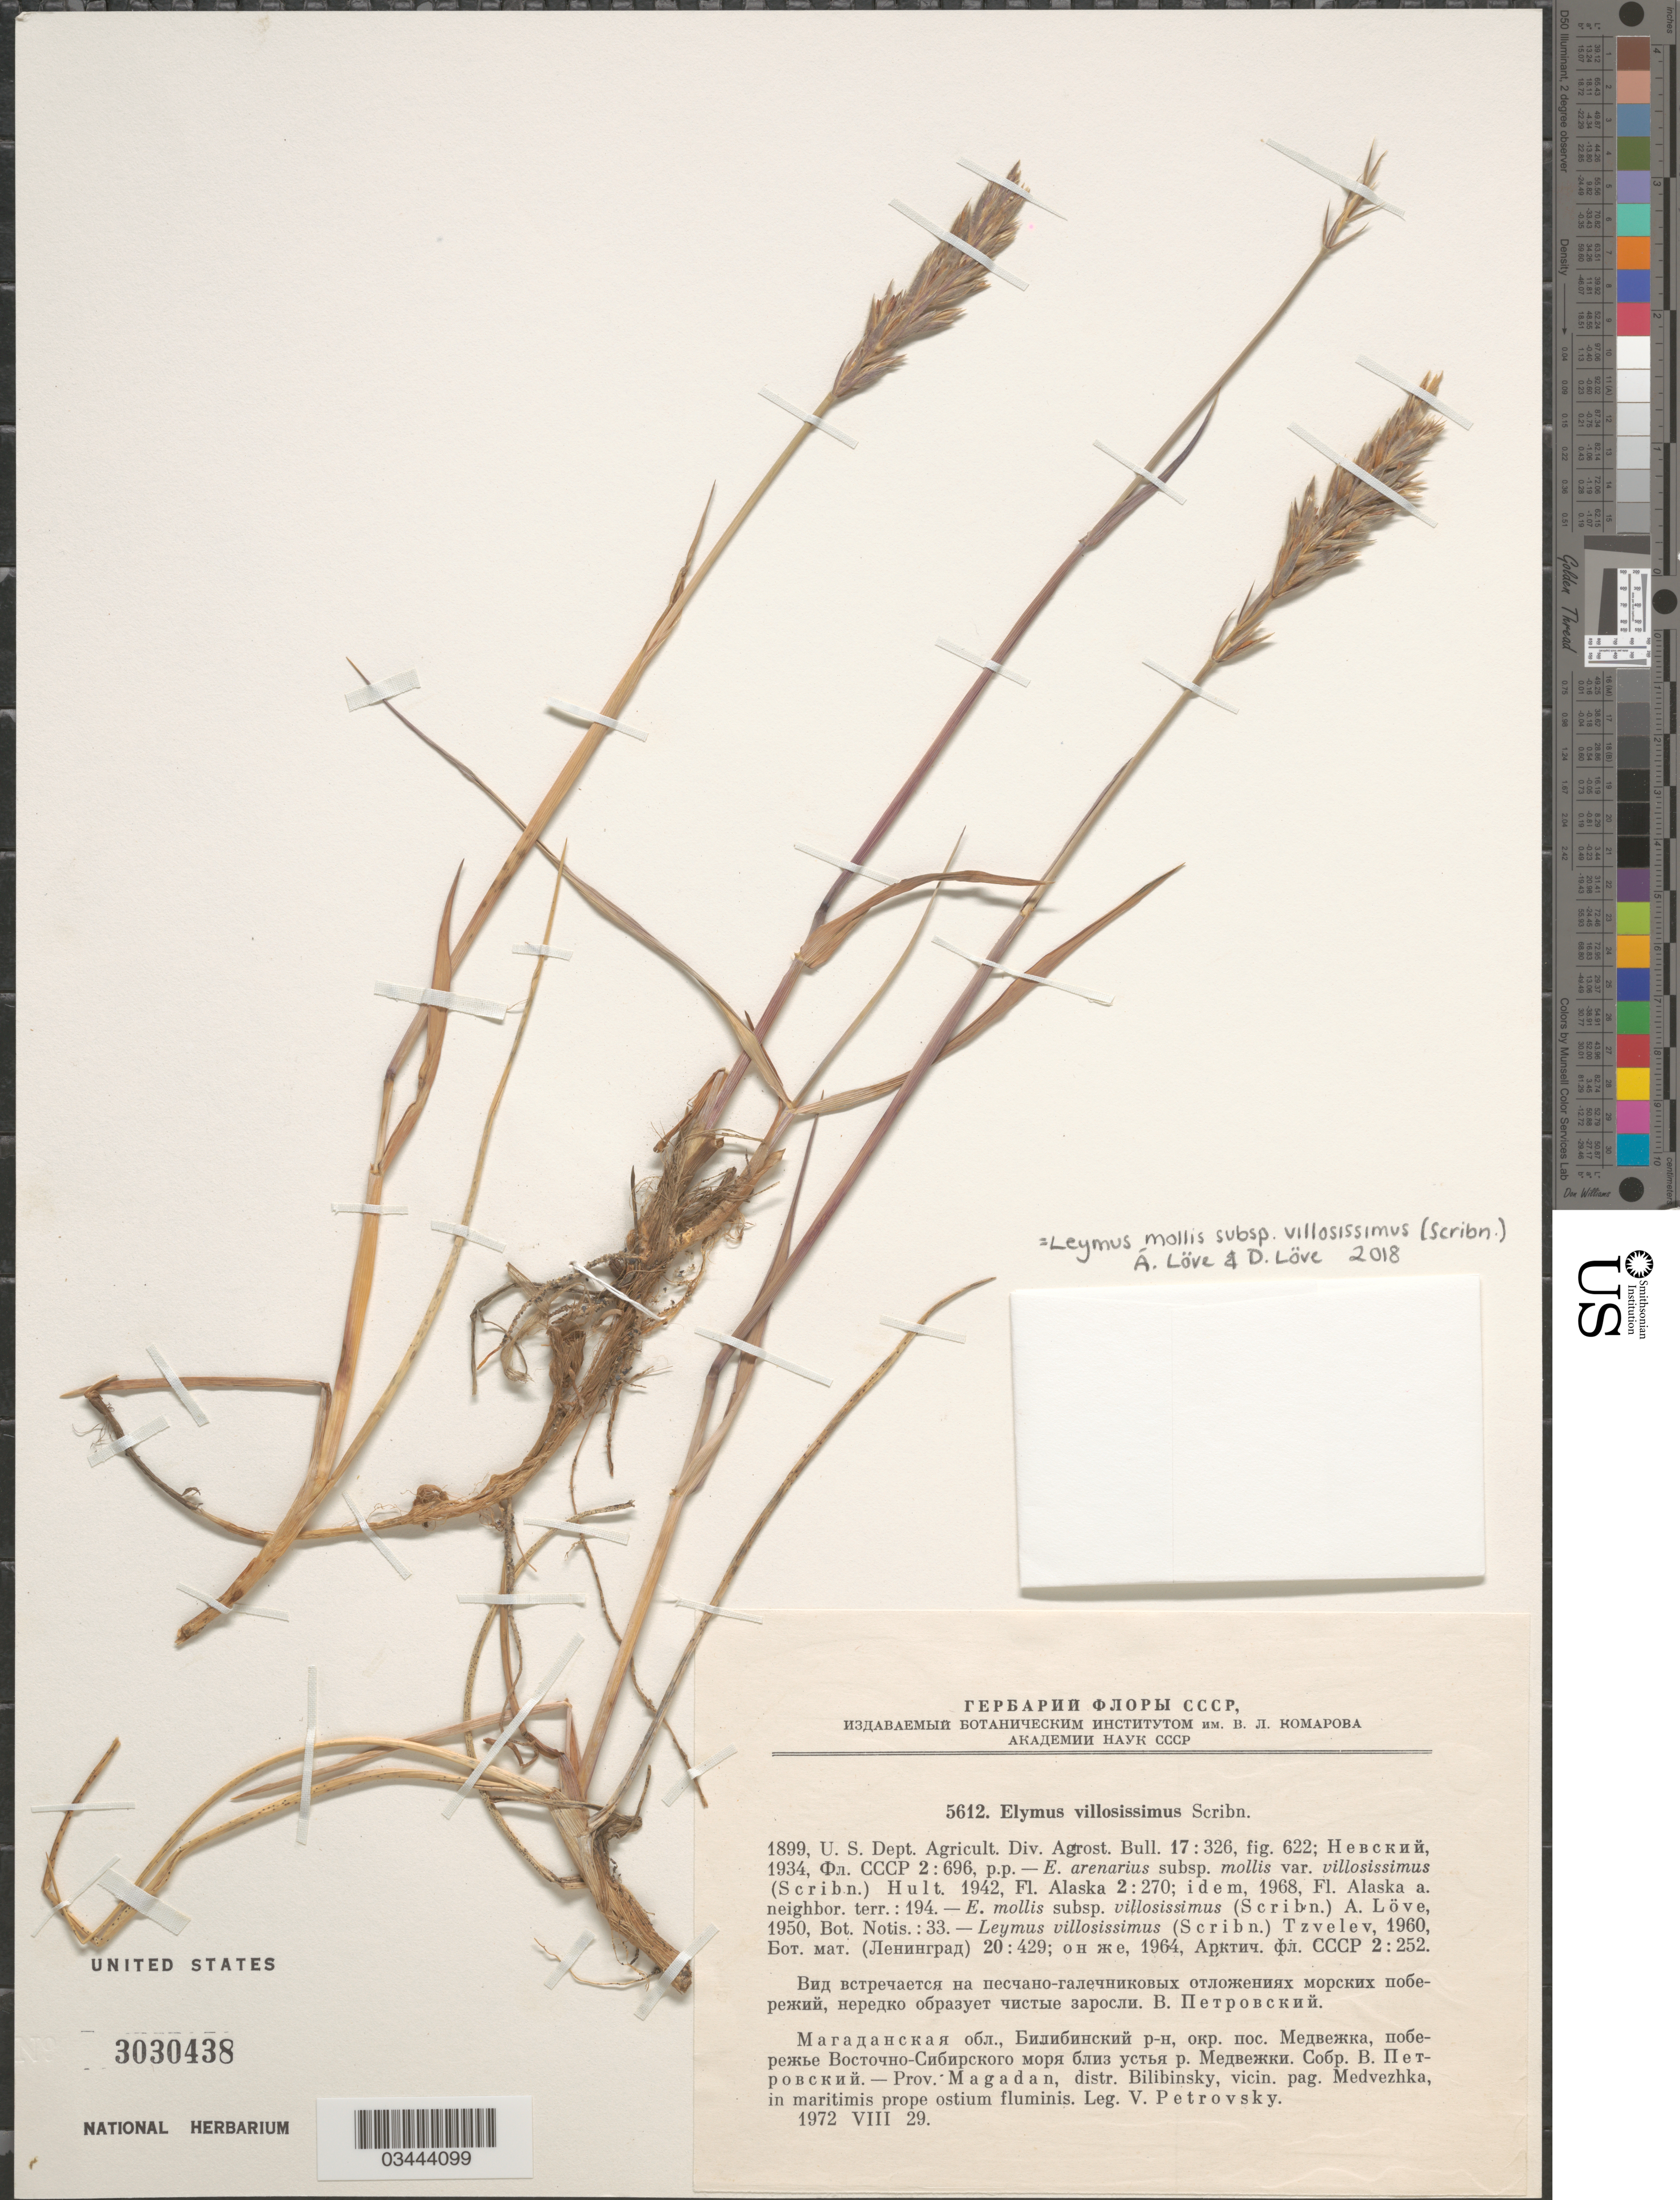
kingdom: Plantae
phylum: Tracheophyta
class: Liliopsida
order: Poales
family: Poaceae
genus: Leymus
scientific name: Leymus mollis subsp. villosissimus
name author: (Scribn.) Á. Löve & D. Löve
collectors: V. Petrovsky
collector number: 5612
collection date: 1972-07-29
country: Russian Federation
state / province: Magadan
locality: Distr. Bilibinsky, vicin. pag. Medvezhka, in maritimis prope ostium fluminis.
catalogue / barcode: US 3030438